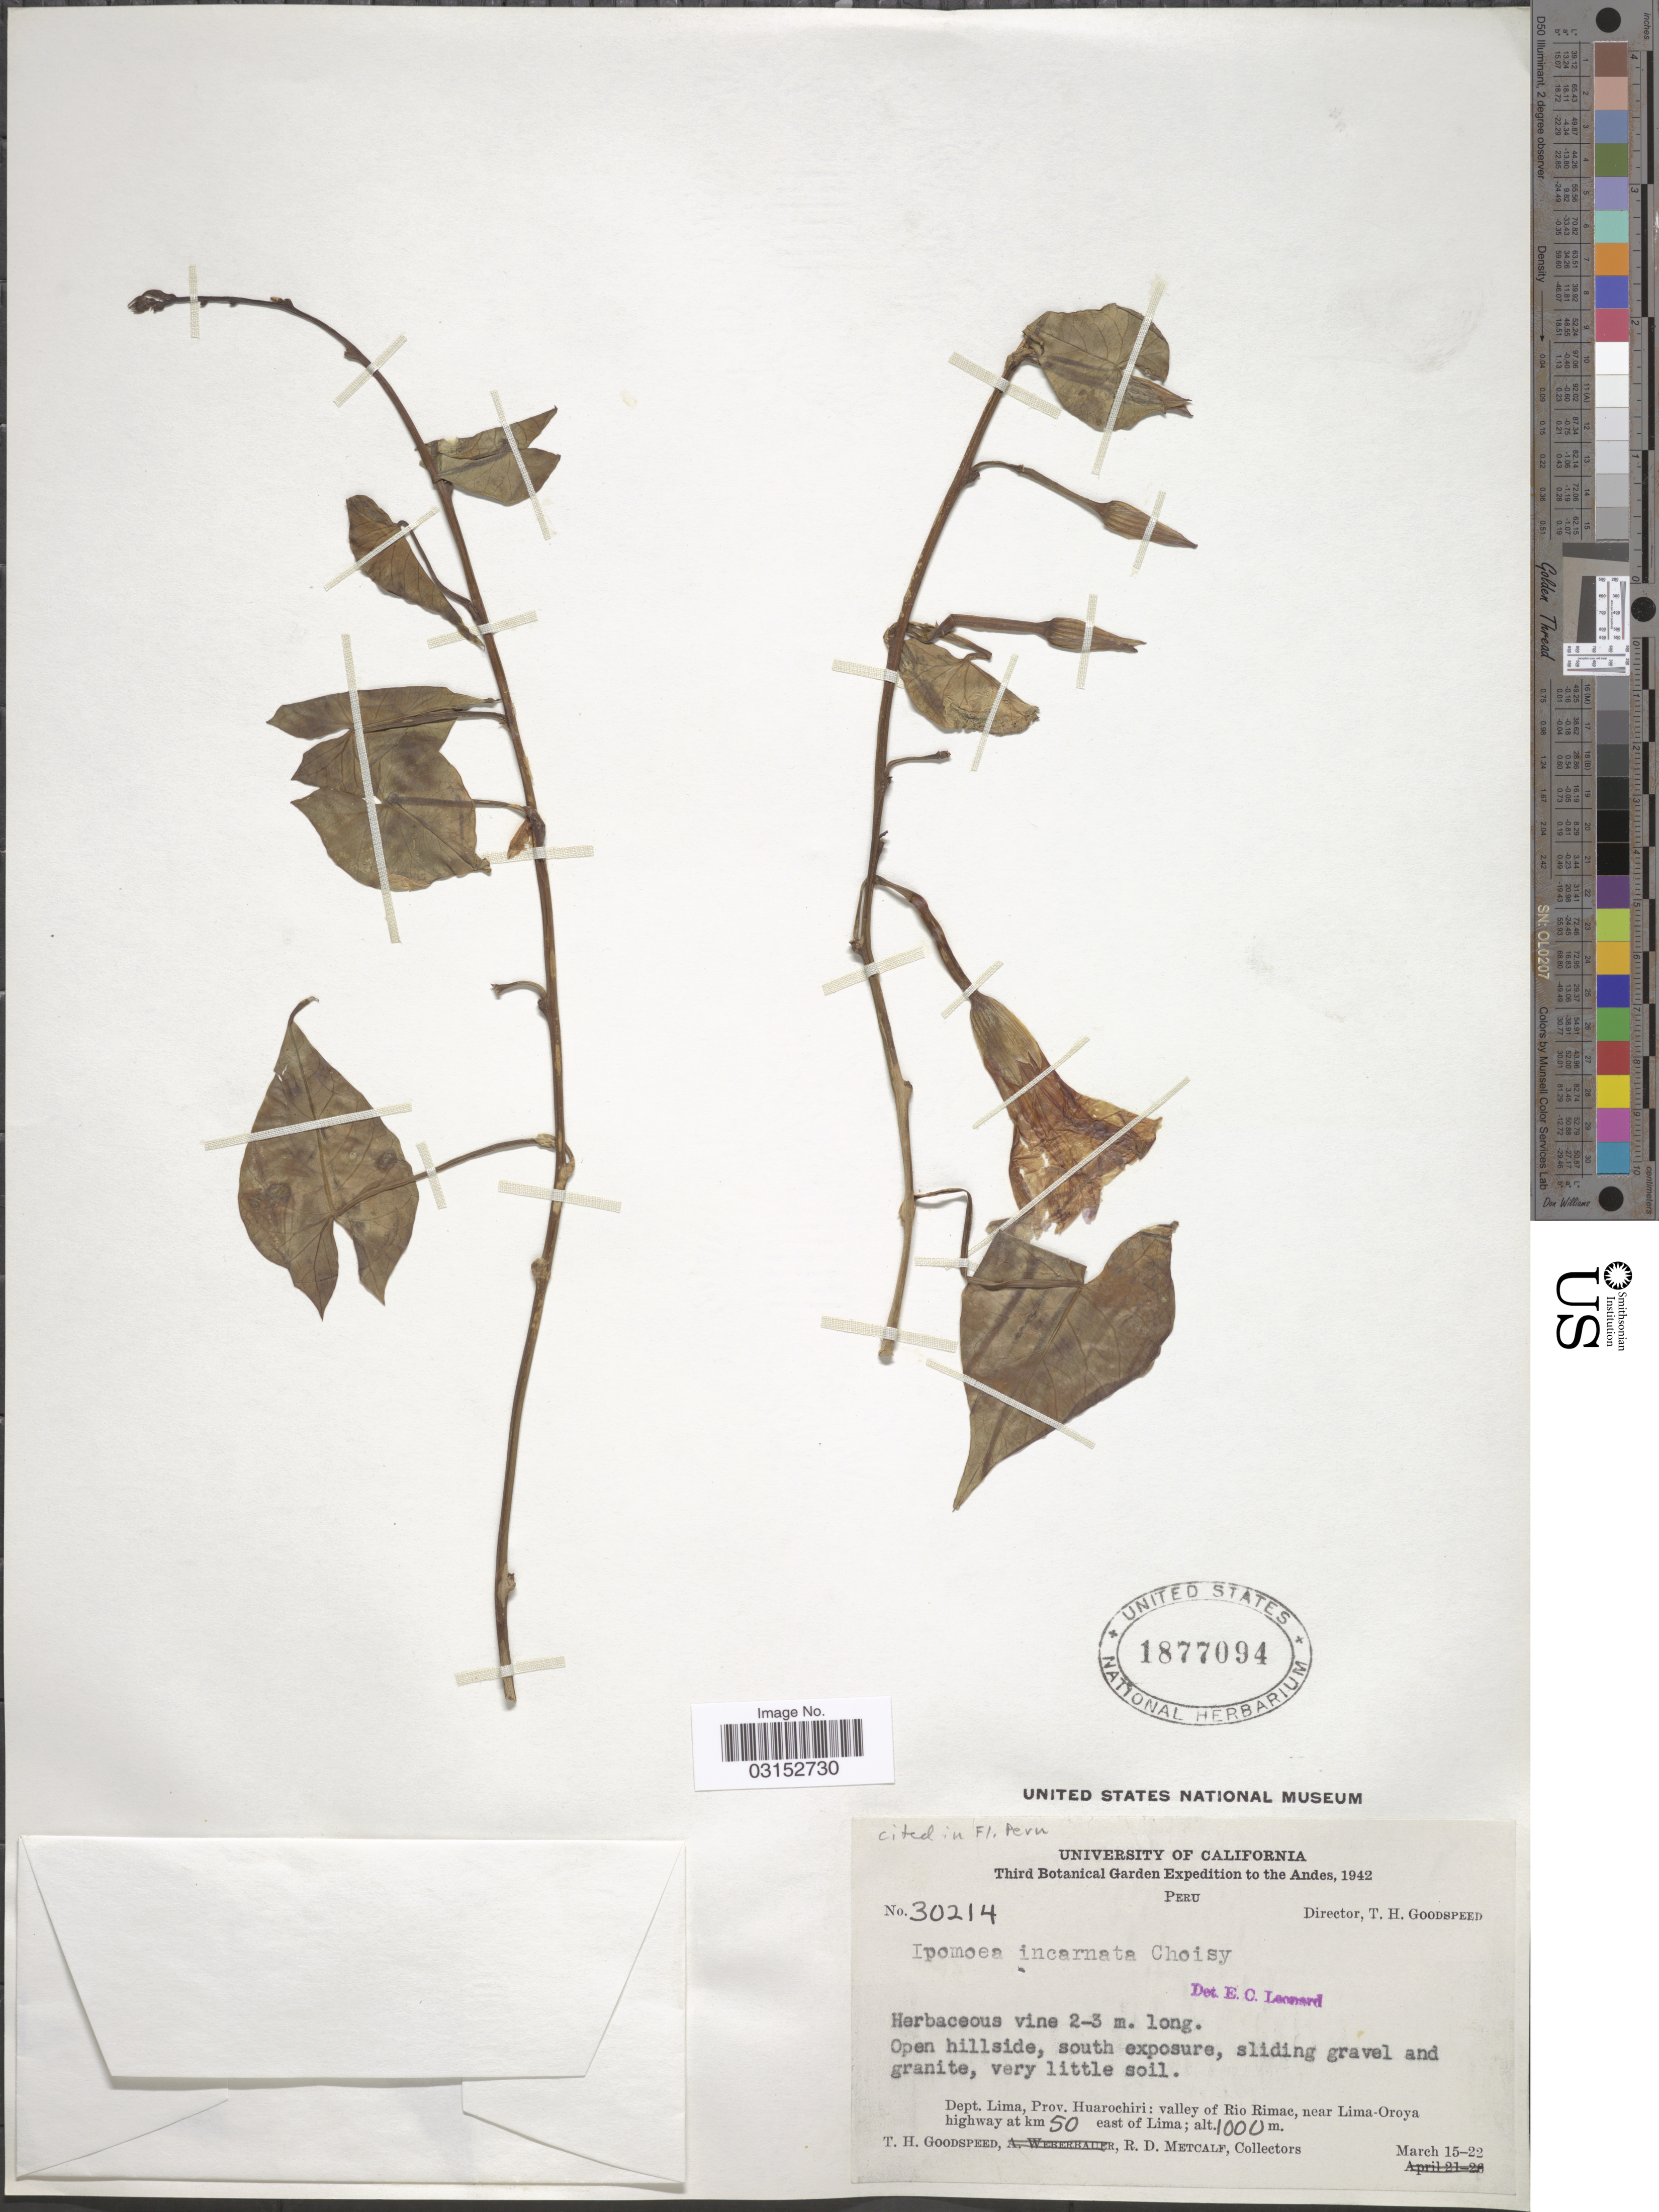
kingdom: Plantae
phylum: Tracheophyta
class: Magnoliopsida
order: Solanales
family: Convolvulaceae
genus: Ipomoea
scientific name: Ipomoea incarnata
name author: (Vahl) Choisy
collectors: T. Goodspeed & R. D. Metcalf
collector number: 30214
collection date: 1942-03-15/1942-03-22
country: Peru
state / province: Lima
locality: The Andes. Open hillside, south exposure. Dept. Lima, Prov. Huarochiri: valley of Rio Rimac, near Lima-Oroya highway at km 50 east of Lima.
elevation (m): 1000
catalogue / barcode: US 1877094